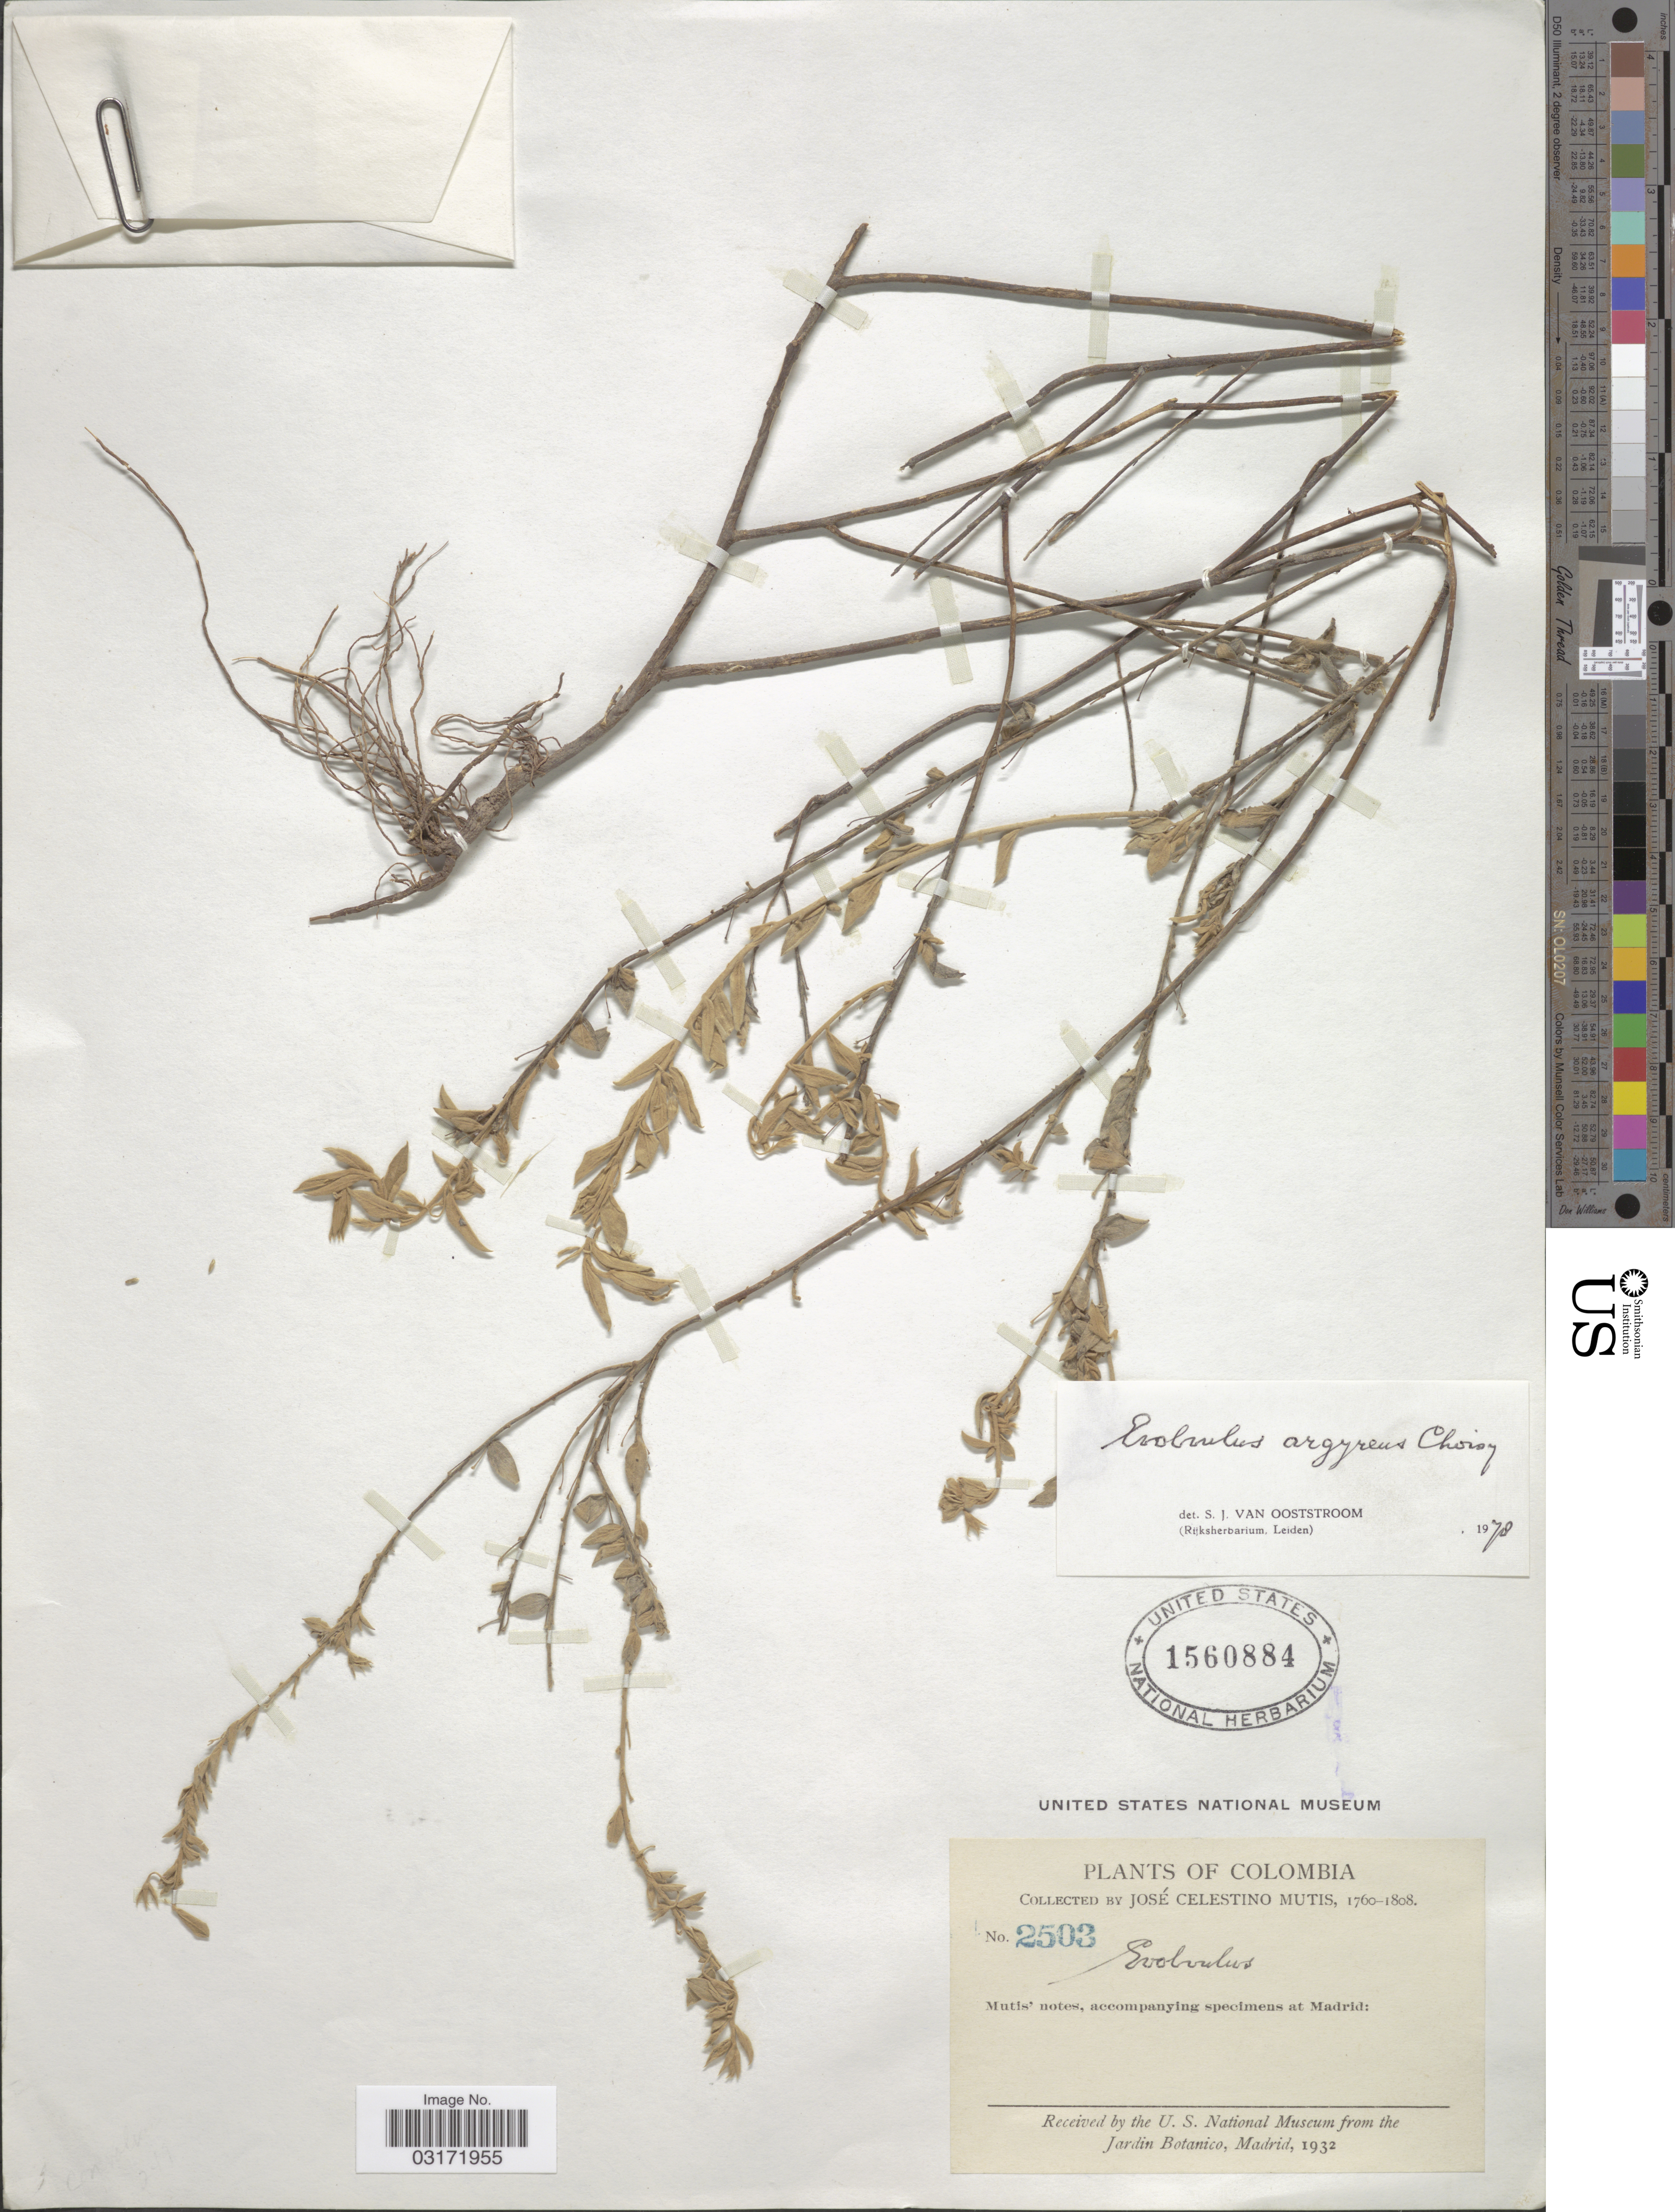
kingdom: Plantae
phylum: Tracheophyta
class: Magnoliopsida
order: Solanales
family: Convolvulaceae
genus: Evolvulus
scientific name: Evolvulus argyreus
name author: Choisy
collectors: J. C. B. Mutis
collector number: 2503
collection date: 1760/1808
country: Colombia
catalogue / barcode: US 1560884